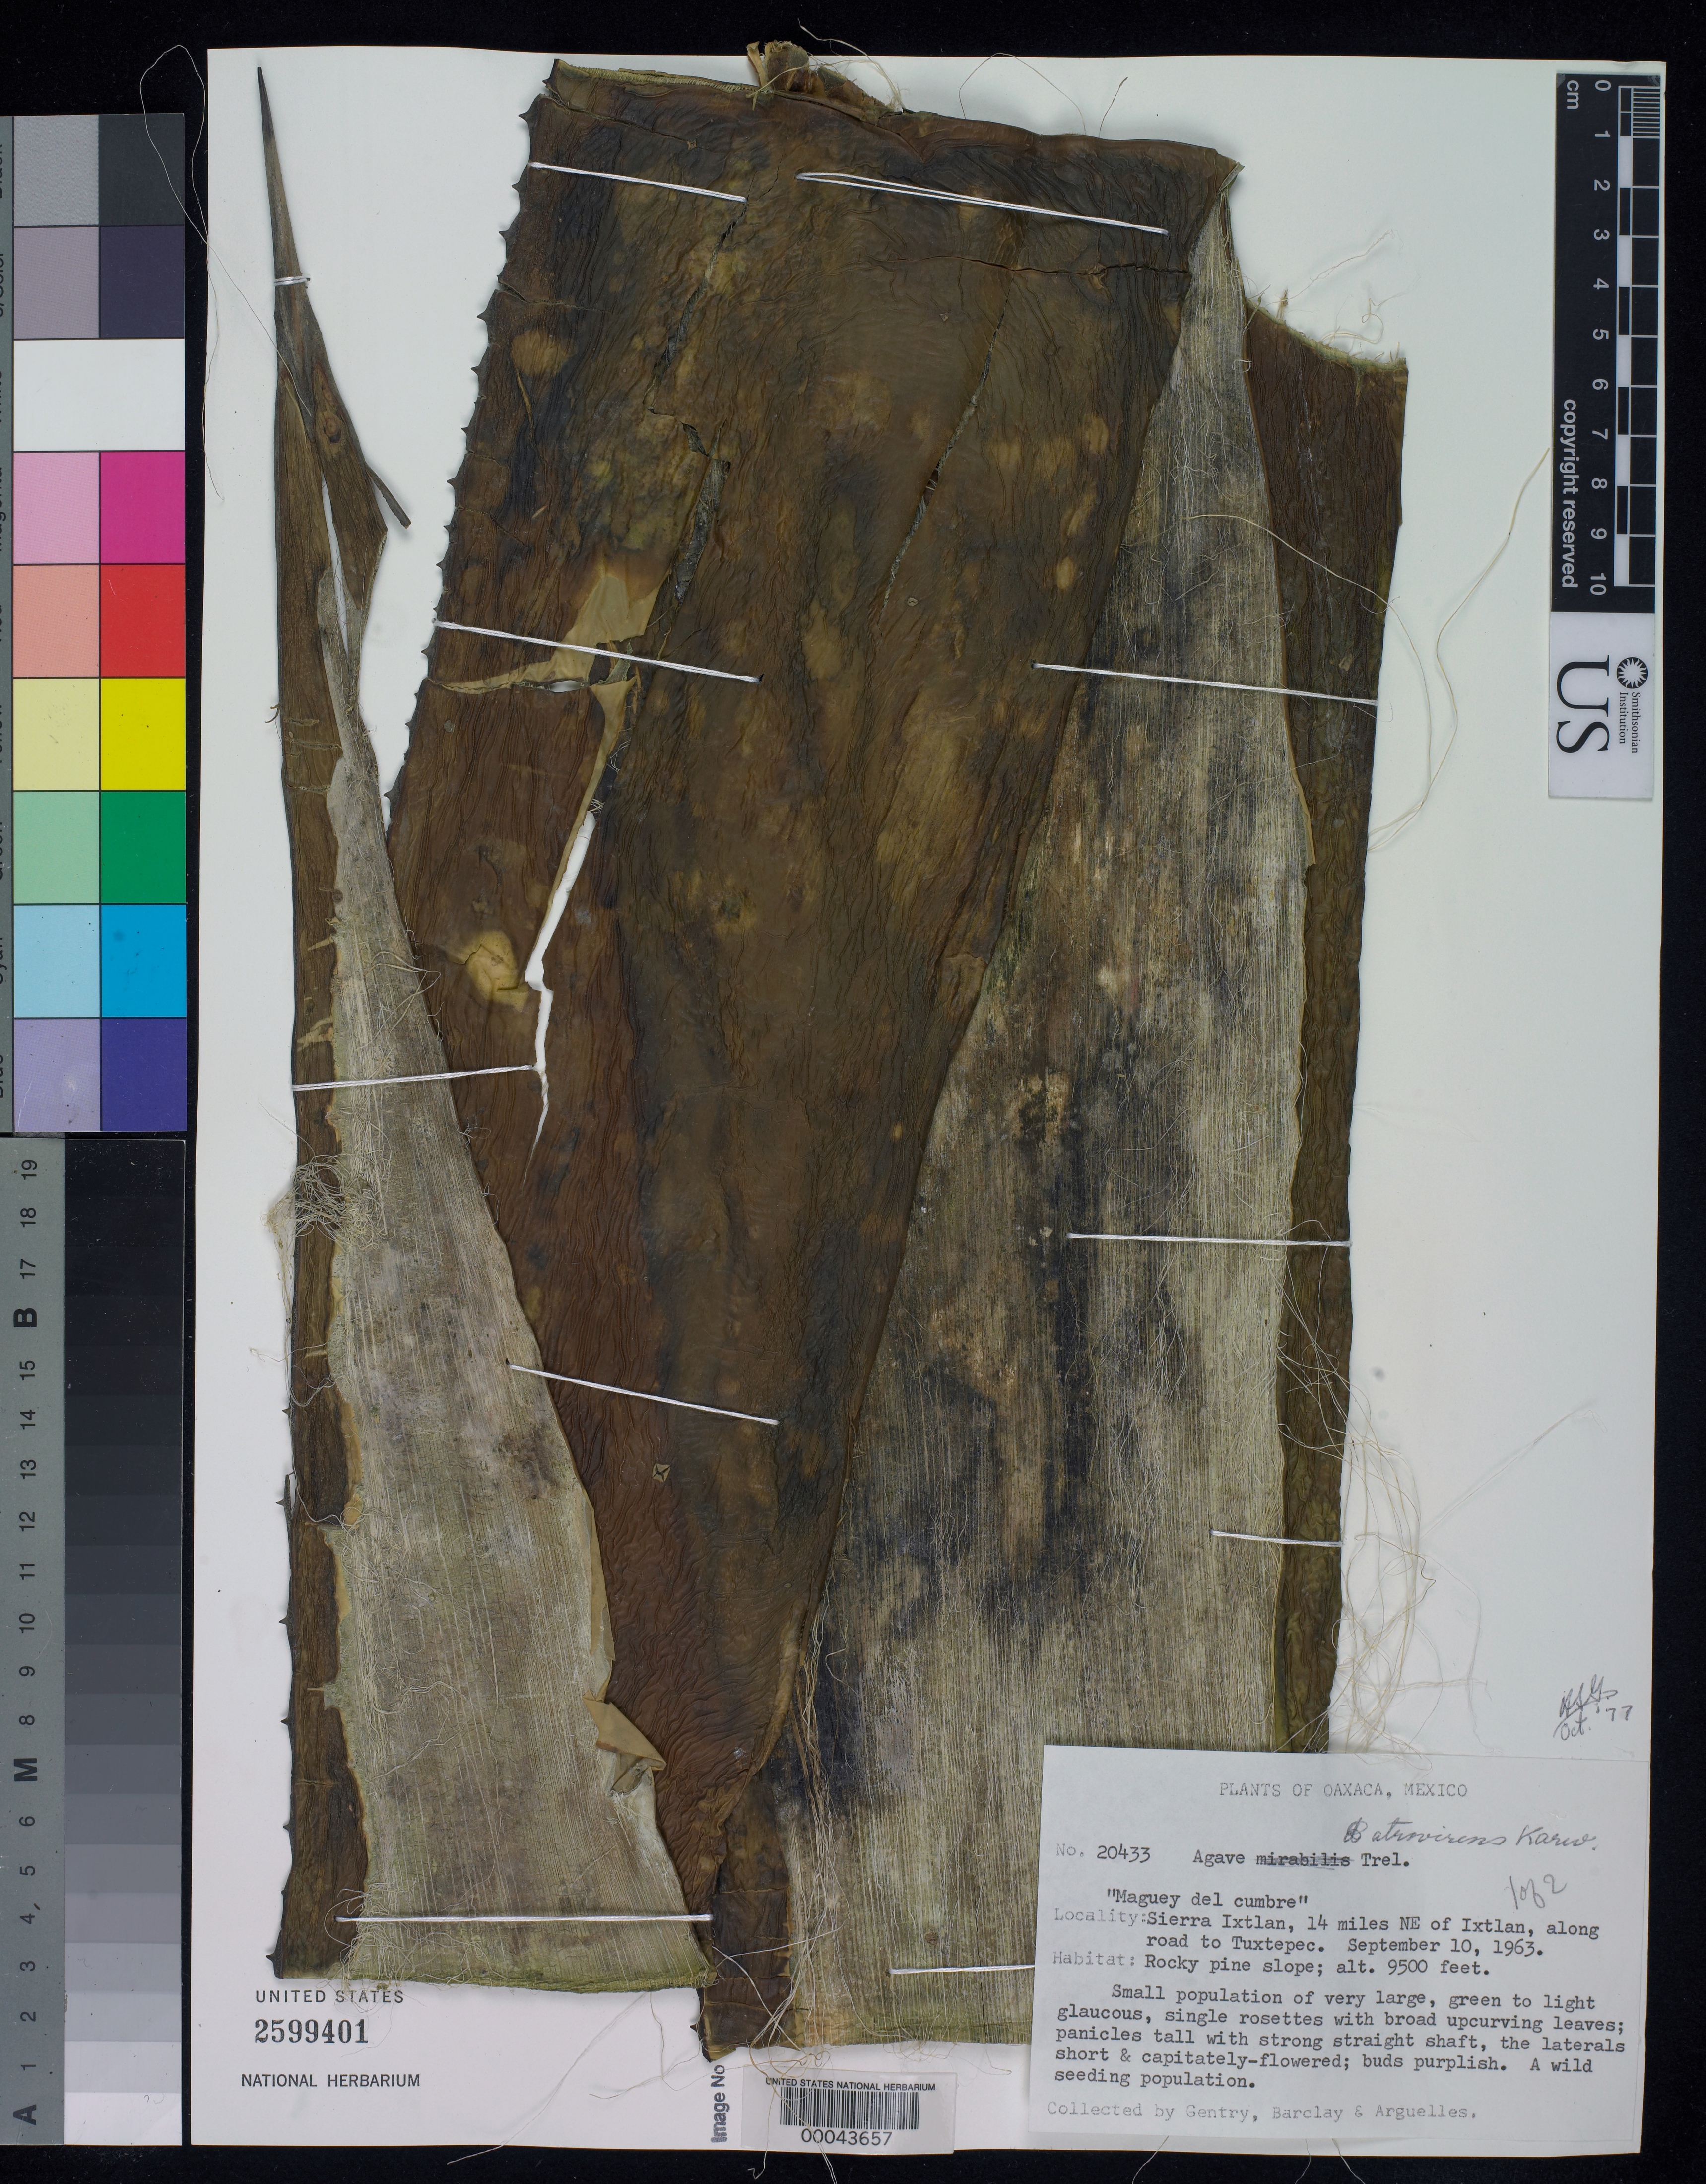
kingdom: Plantae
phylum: Tracheophyta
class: Liliopsida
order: Asparagales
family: Asparagaceae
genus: Agave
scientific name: Agave atrovirens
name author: Karw. in Salm-Dyck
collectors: H. S. Gentry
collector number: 20433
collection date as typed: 10 Sep 1963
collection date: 1963-09-10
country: Mexico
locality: Sierra ixtlan, 14 mi NE of ixtlan, along road tuxtepec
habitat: Rocky pine slope.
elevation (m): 2896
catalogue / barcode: US 2599401